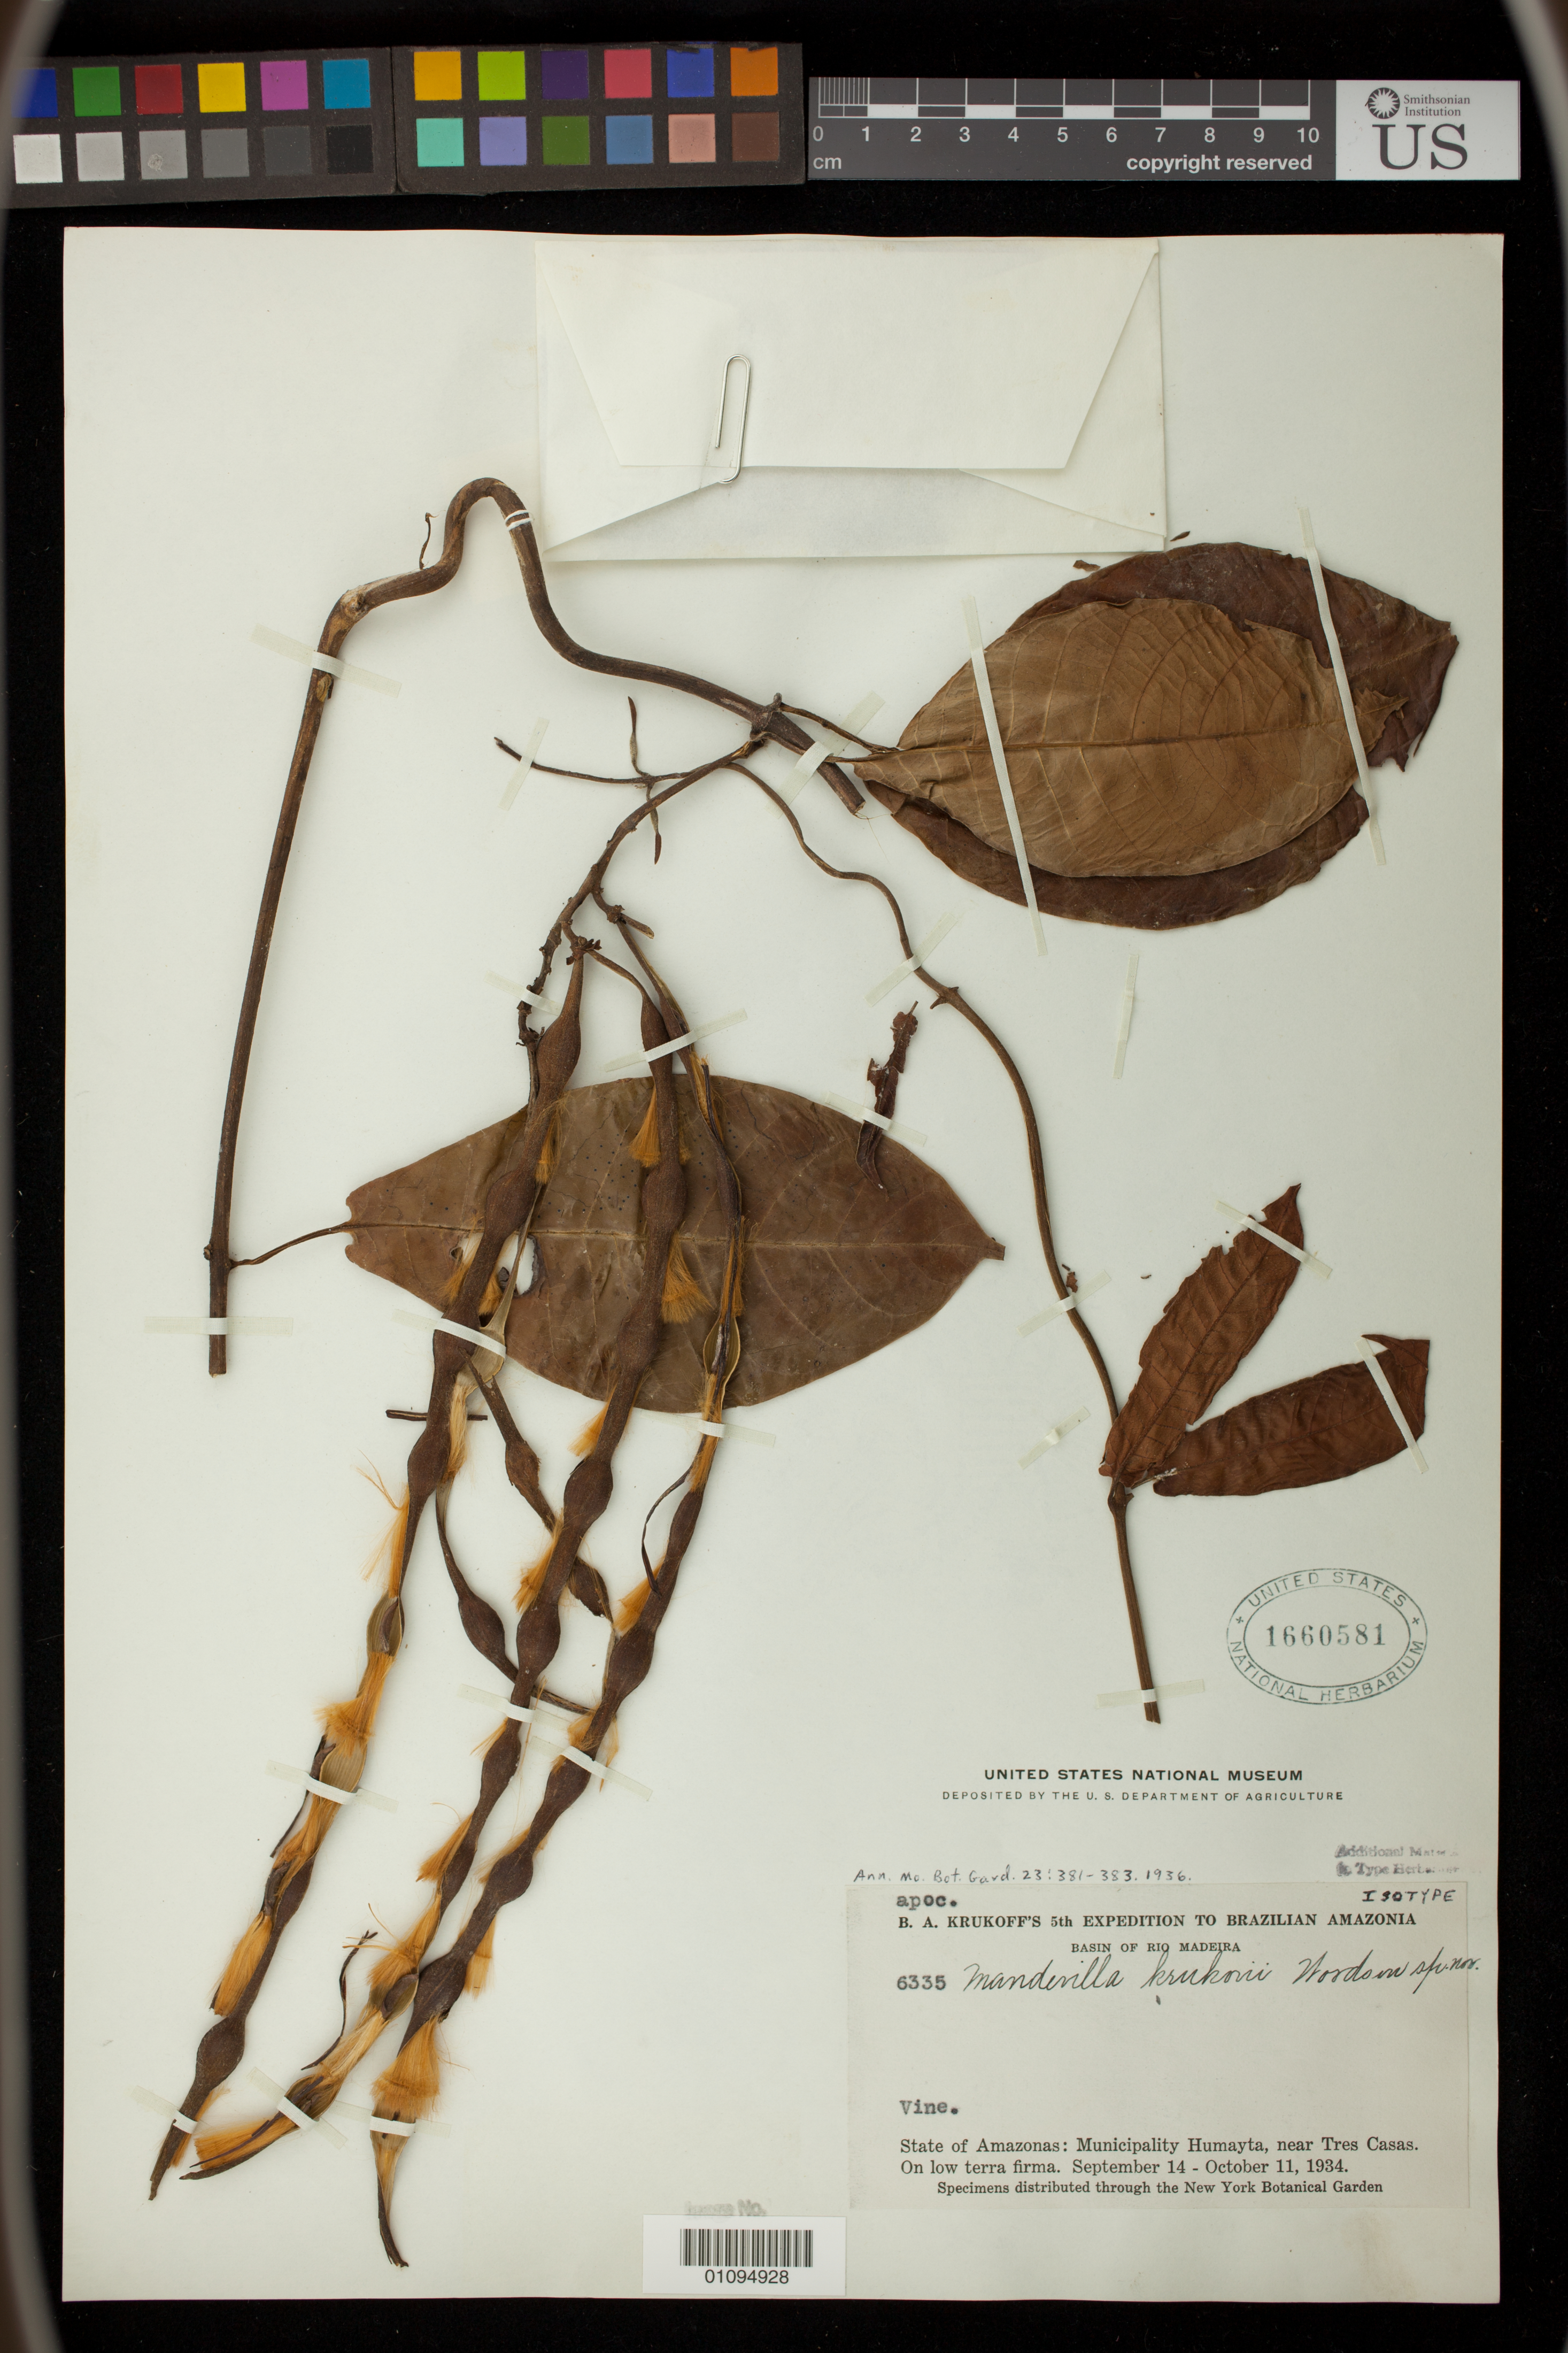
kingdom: Plantae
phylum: Tracheophyta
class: Magnoliopsida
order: Gentianales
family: Apocynaceae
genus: Mandevilla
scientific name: Mandevilla krukovii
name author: Woodson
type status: Isotype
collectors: B. A. Krukoff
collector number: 6335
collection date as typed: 14 Sep 1934 to 11 Oct 1934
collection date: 1934-09-14/1934-10-11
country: Brazil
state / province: Amazonas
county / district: Humayta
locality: Near Tres Casas.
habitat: On low terra firma.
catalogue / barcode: US 1660581